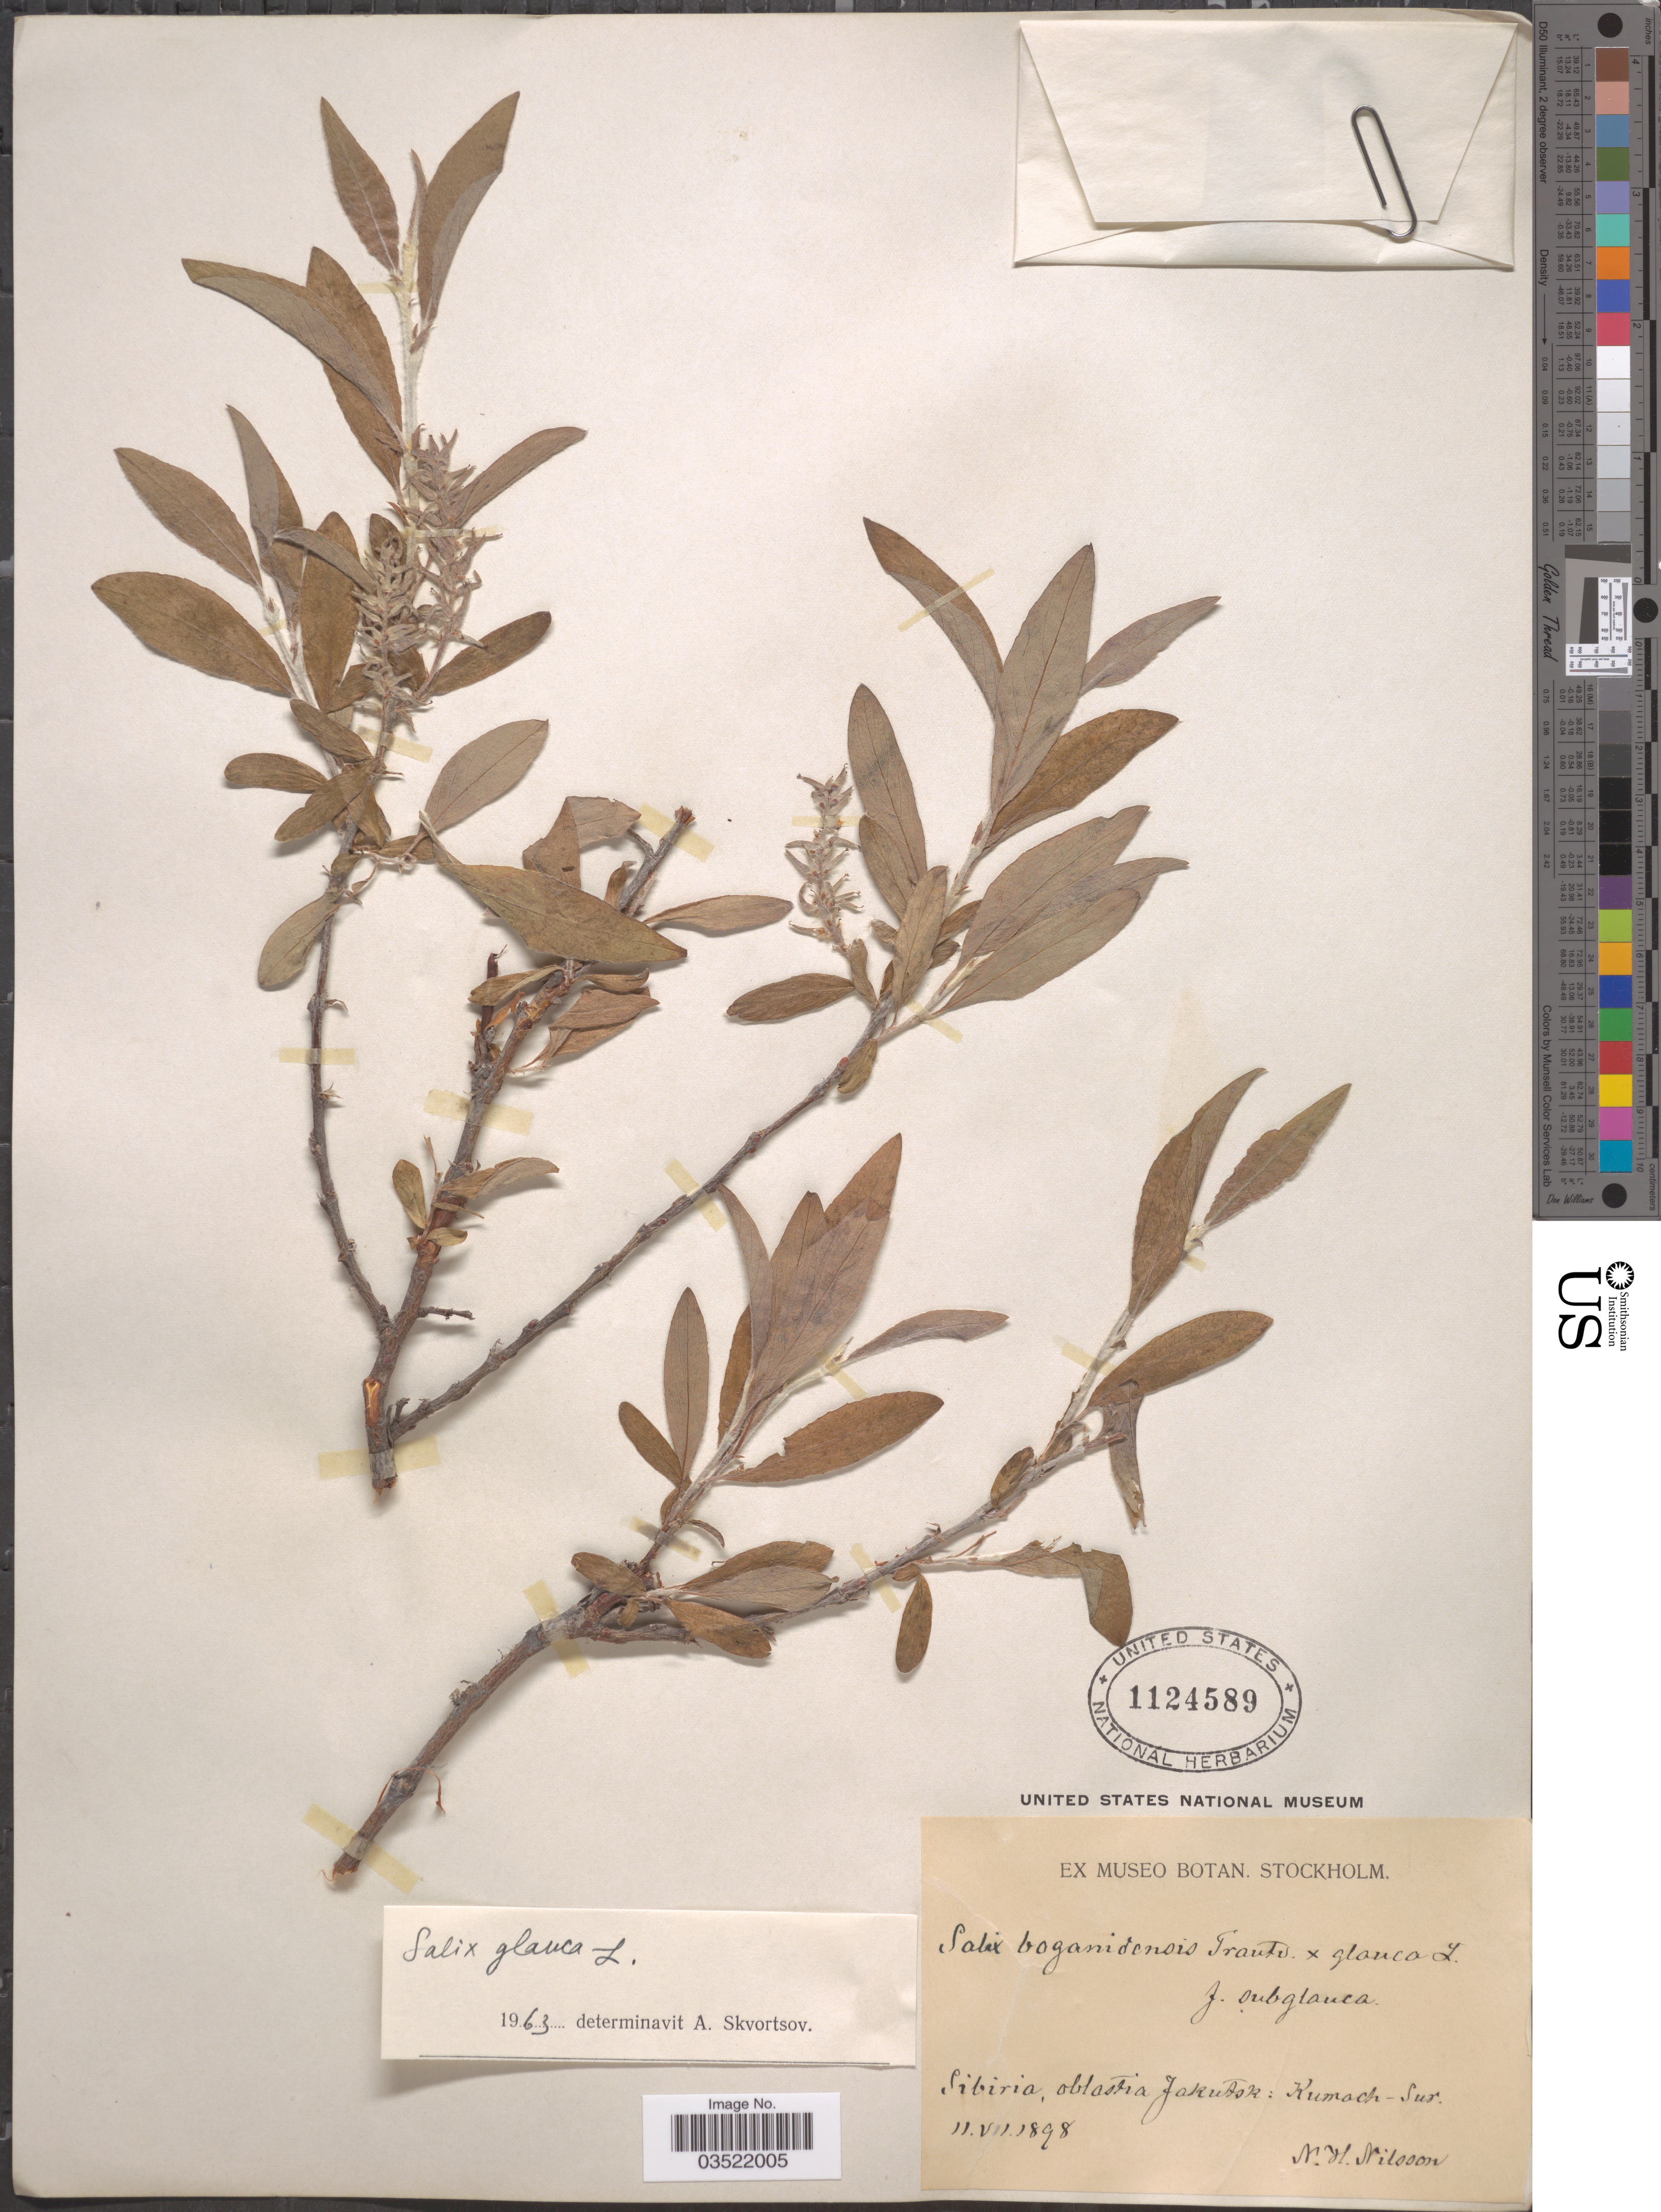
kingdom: Plantae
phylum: Tracheophyta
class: Magnoliopsida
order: Malpighiales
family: Salicaceae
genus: Salix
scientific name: Salix glauca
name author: L.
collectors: N. H. Nilsson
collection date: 1898-07-11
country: Russian Federation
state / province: Sakha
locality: Sibiria, oblastia Jakutsk: Kumach-Sur.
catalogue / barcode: US 1124589